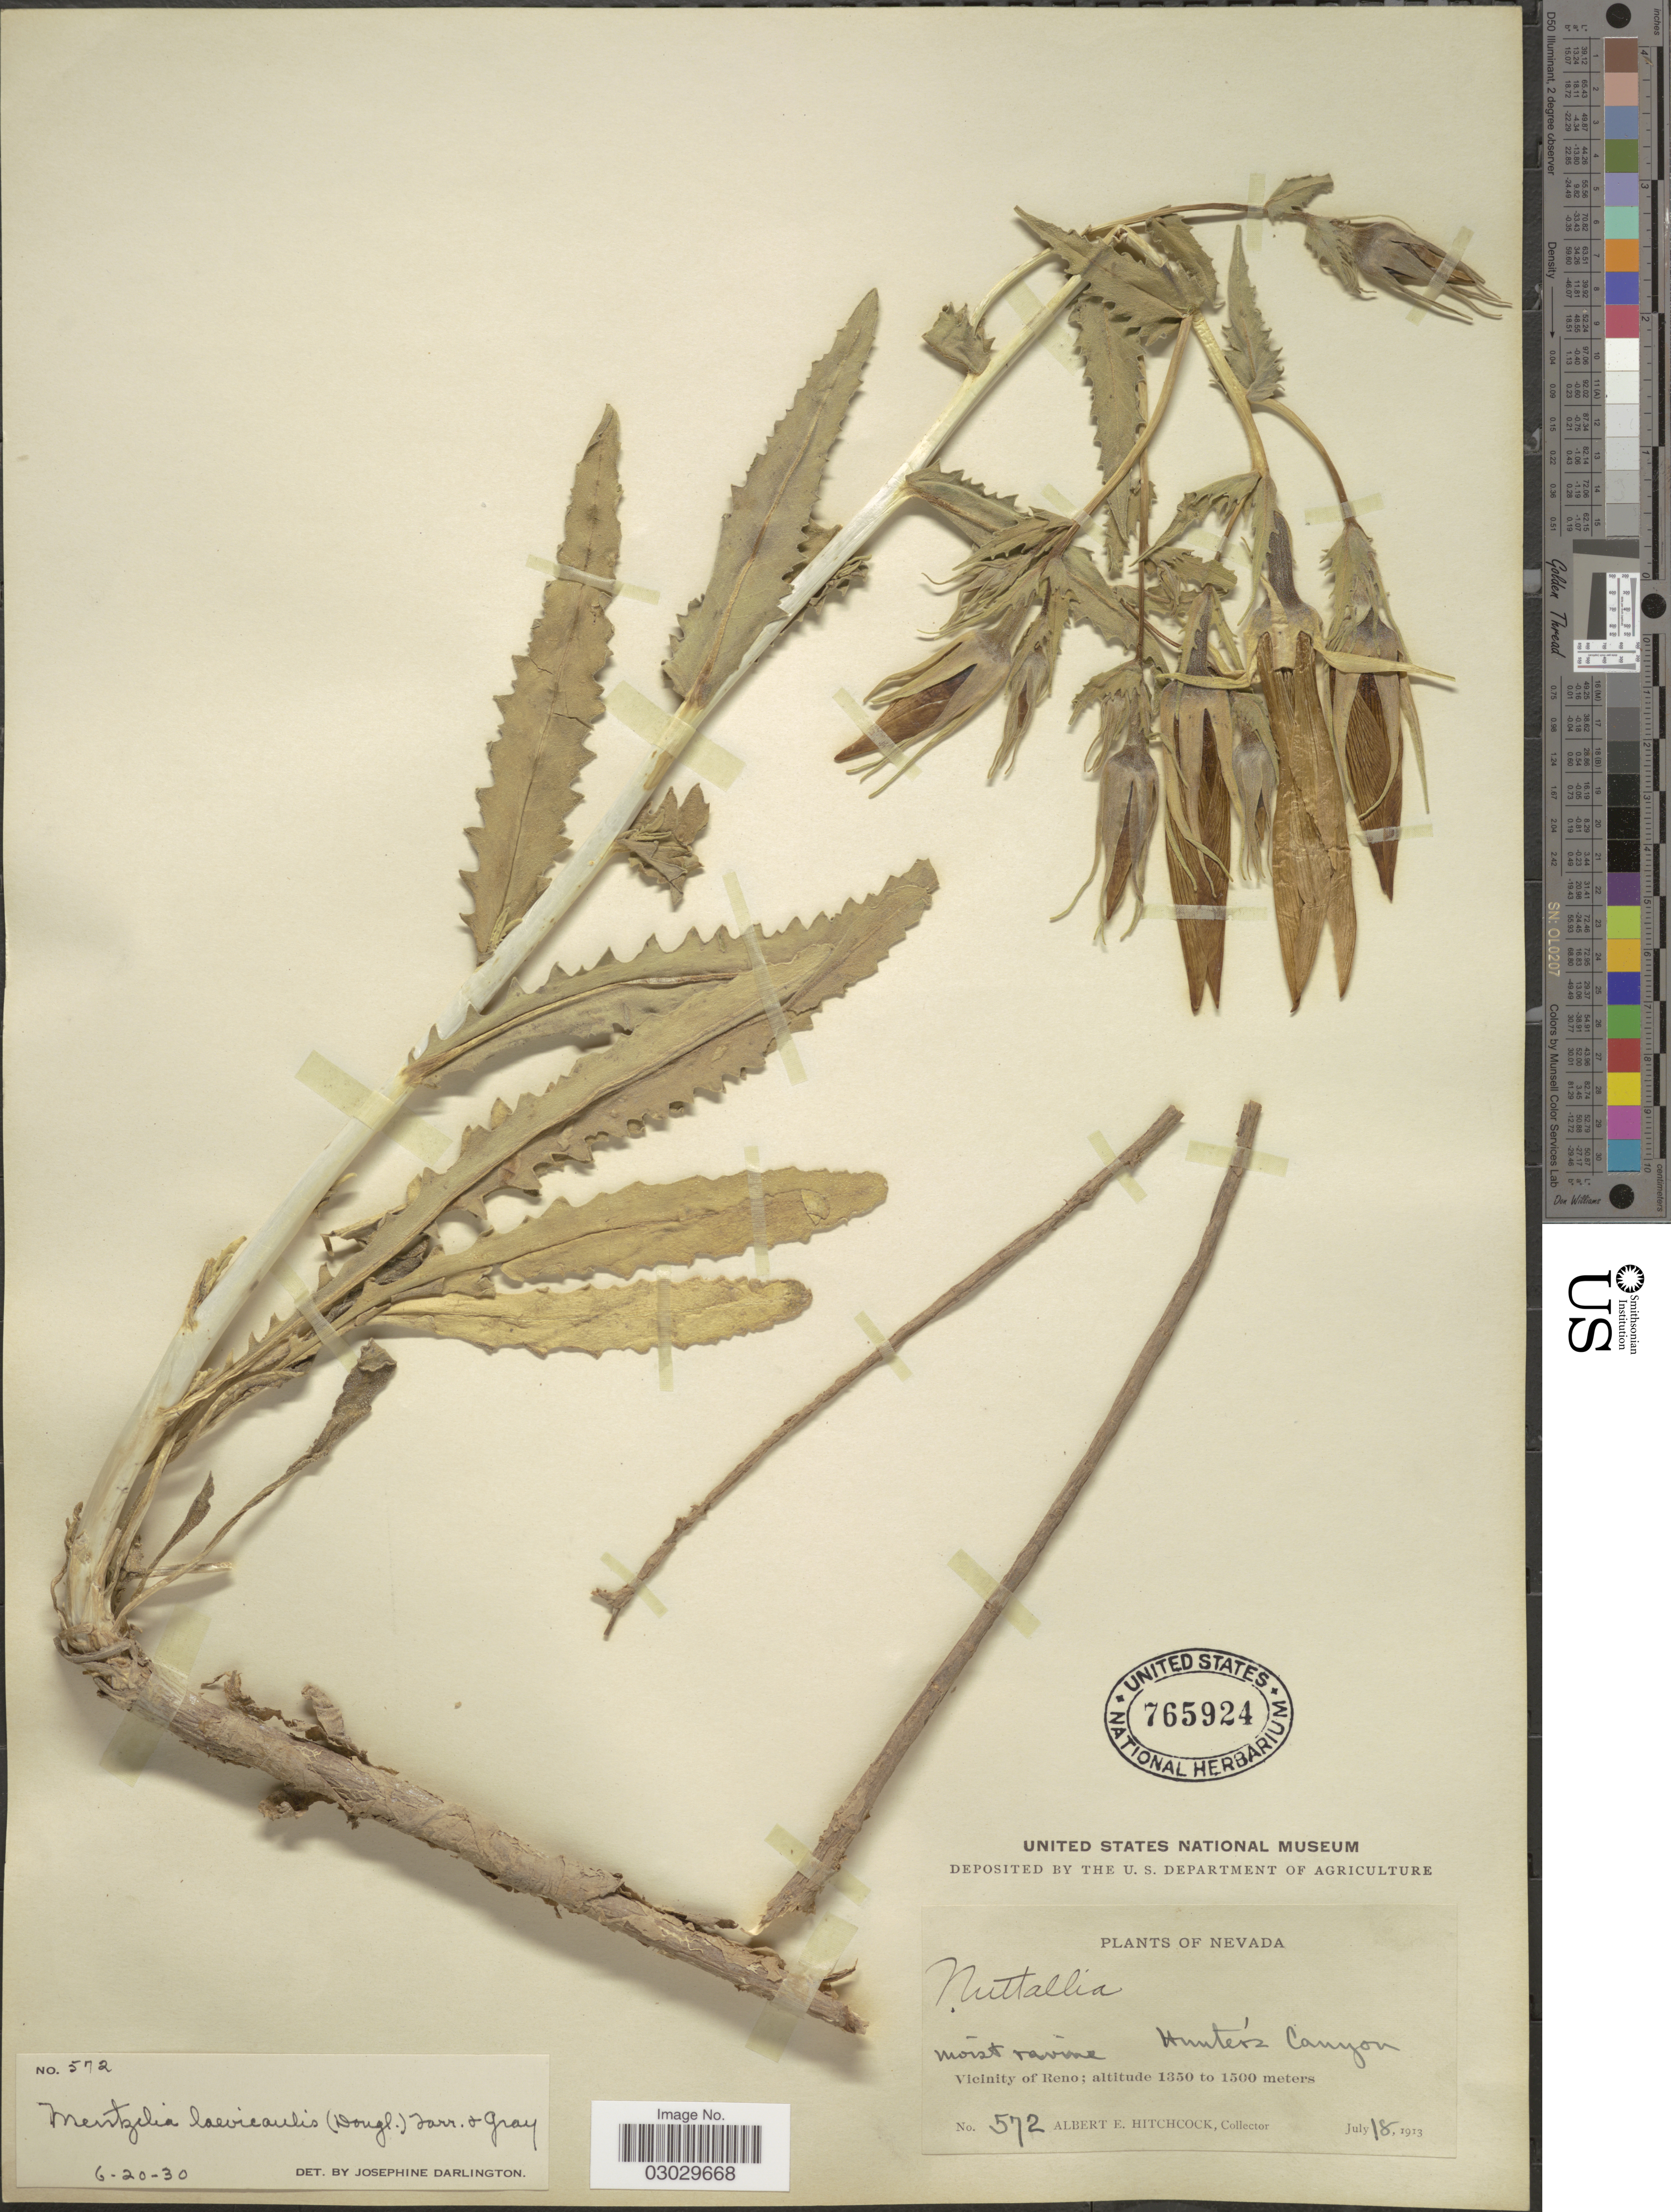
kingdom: Plantae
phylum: Tracheophyta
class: Magnoliopsida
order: Cornales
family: Loasaceae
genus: Mentzelia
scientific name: Mentzelia laevicaulis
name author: (Douglas ex Hook.) Torr. & A. Gray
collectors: A. Hitchcock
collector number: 572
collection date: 1913-07-18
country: United States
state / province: Nevada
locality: Hunter's Canyon. Vicinity of Reno.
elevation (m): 1350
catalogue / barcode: US 765924